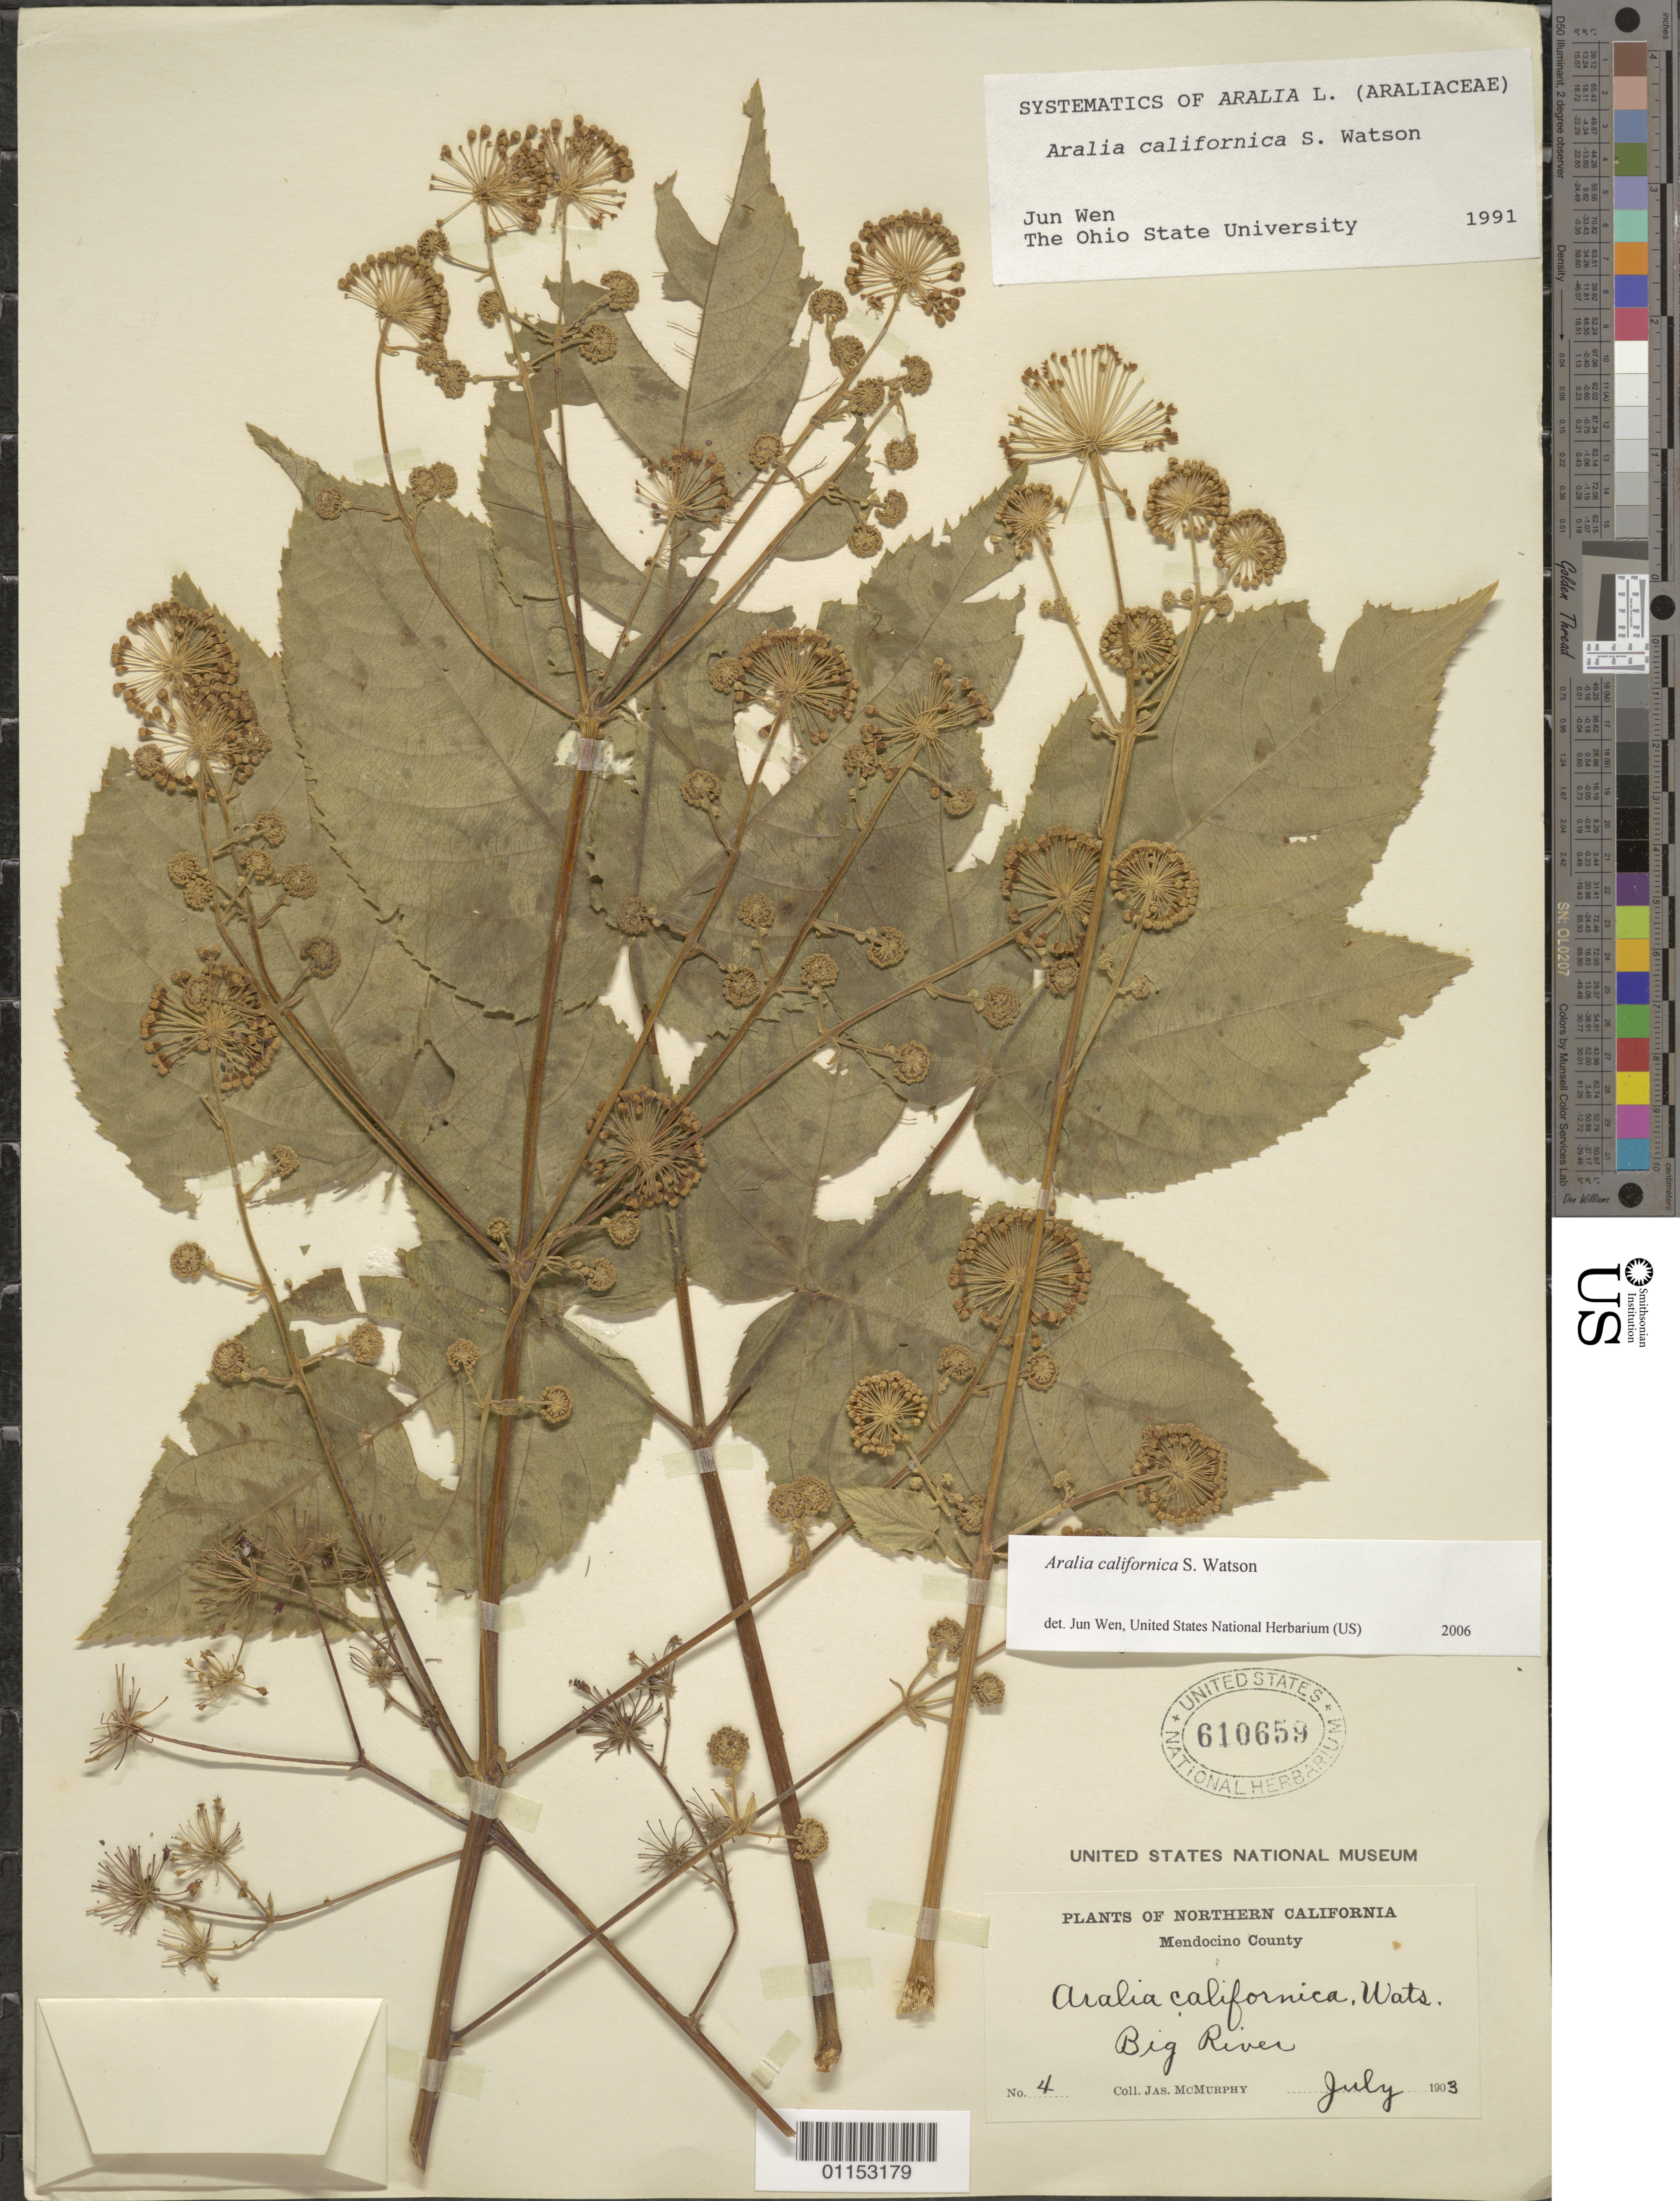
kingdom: Plantae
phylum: Tracheophyta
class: Magnoliopsida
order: Apiales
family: Araliaceae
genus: Aralia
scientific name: Aralia californica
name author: S. Watson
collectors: J. McMurphy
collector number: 4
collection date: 1903-07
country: United States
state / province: California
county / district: Mendocino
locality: Big River.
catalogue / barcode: US 610659